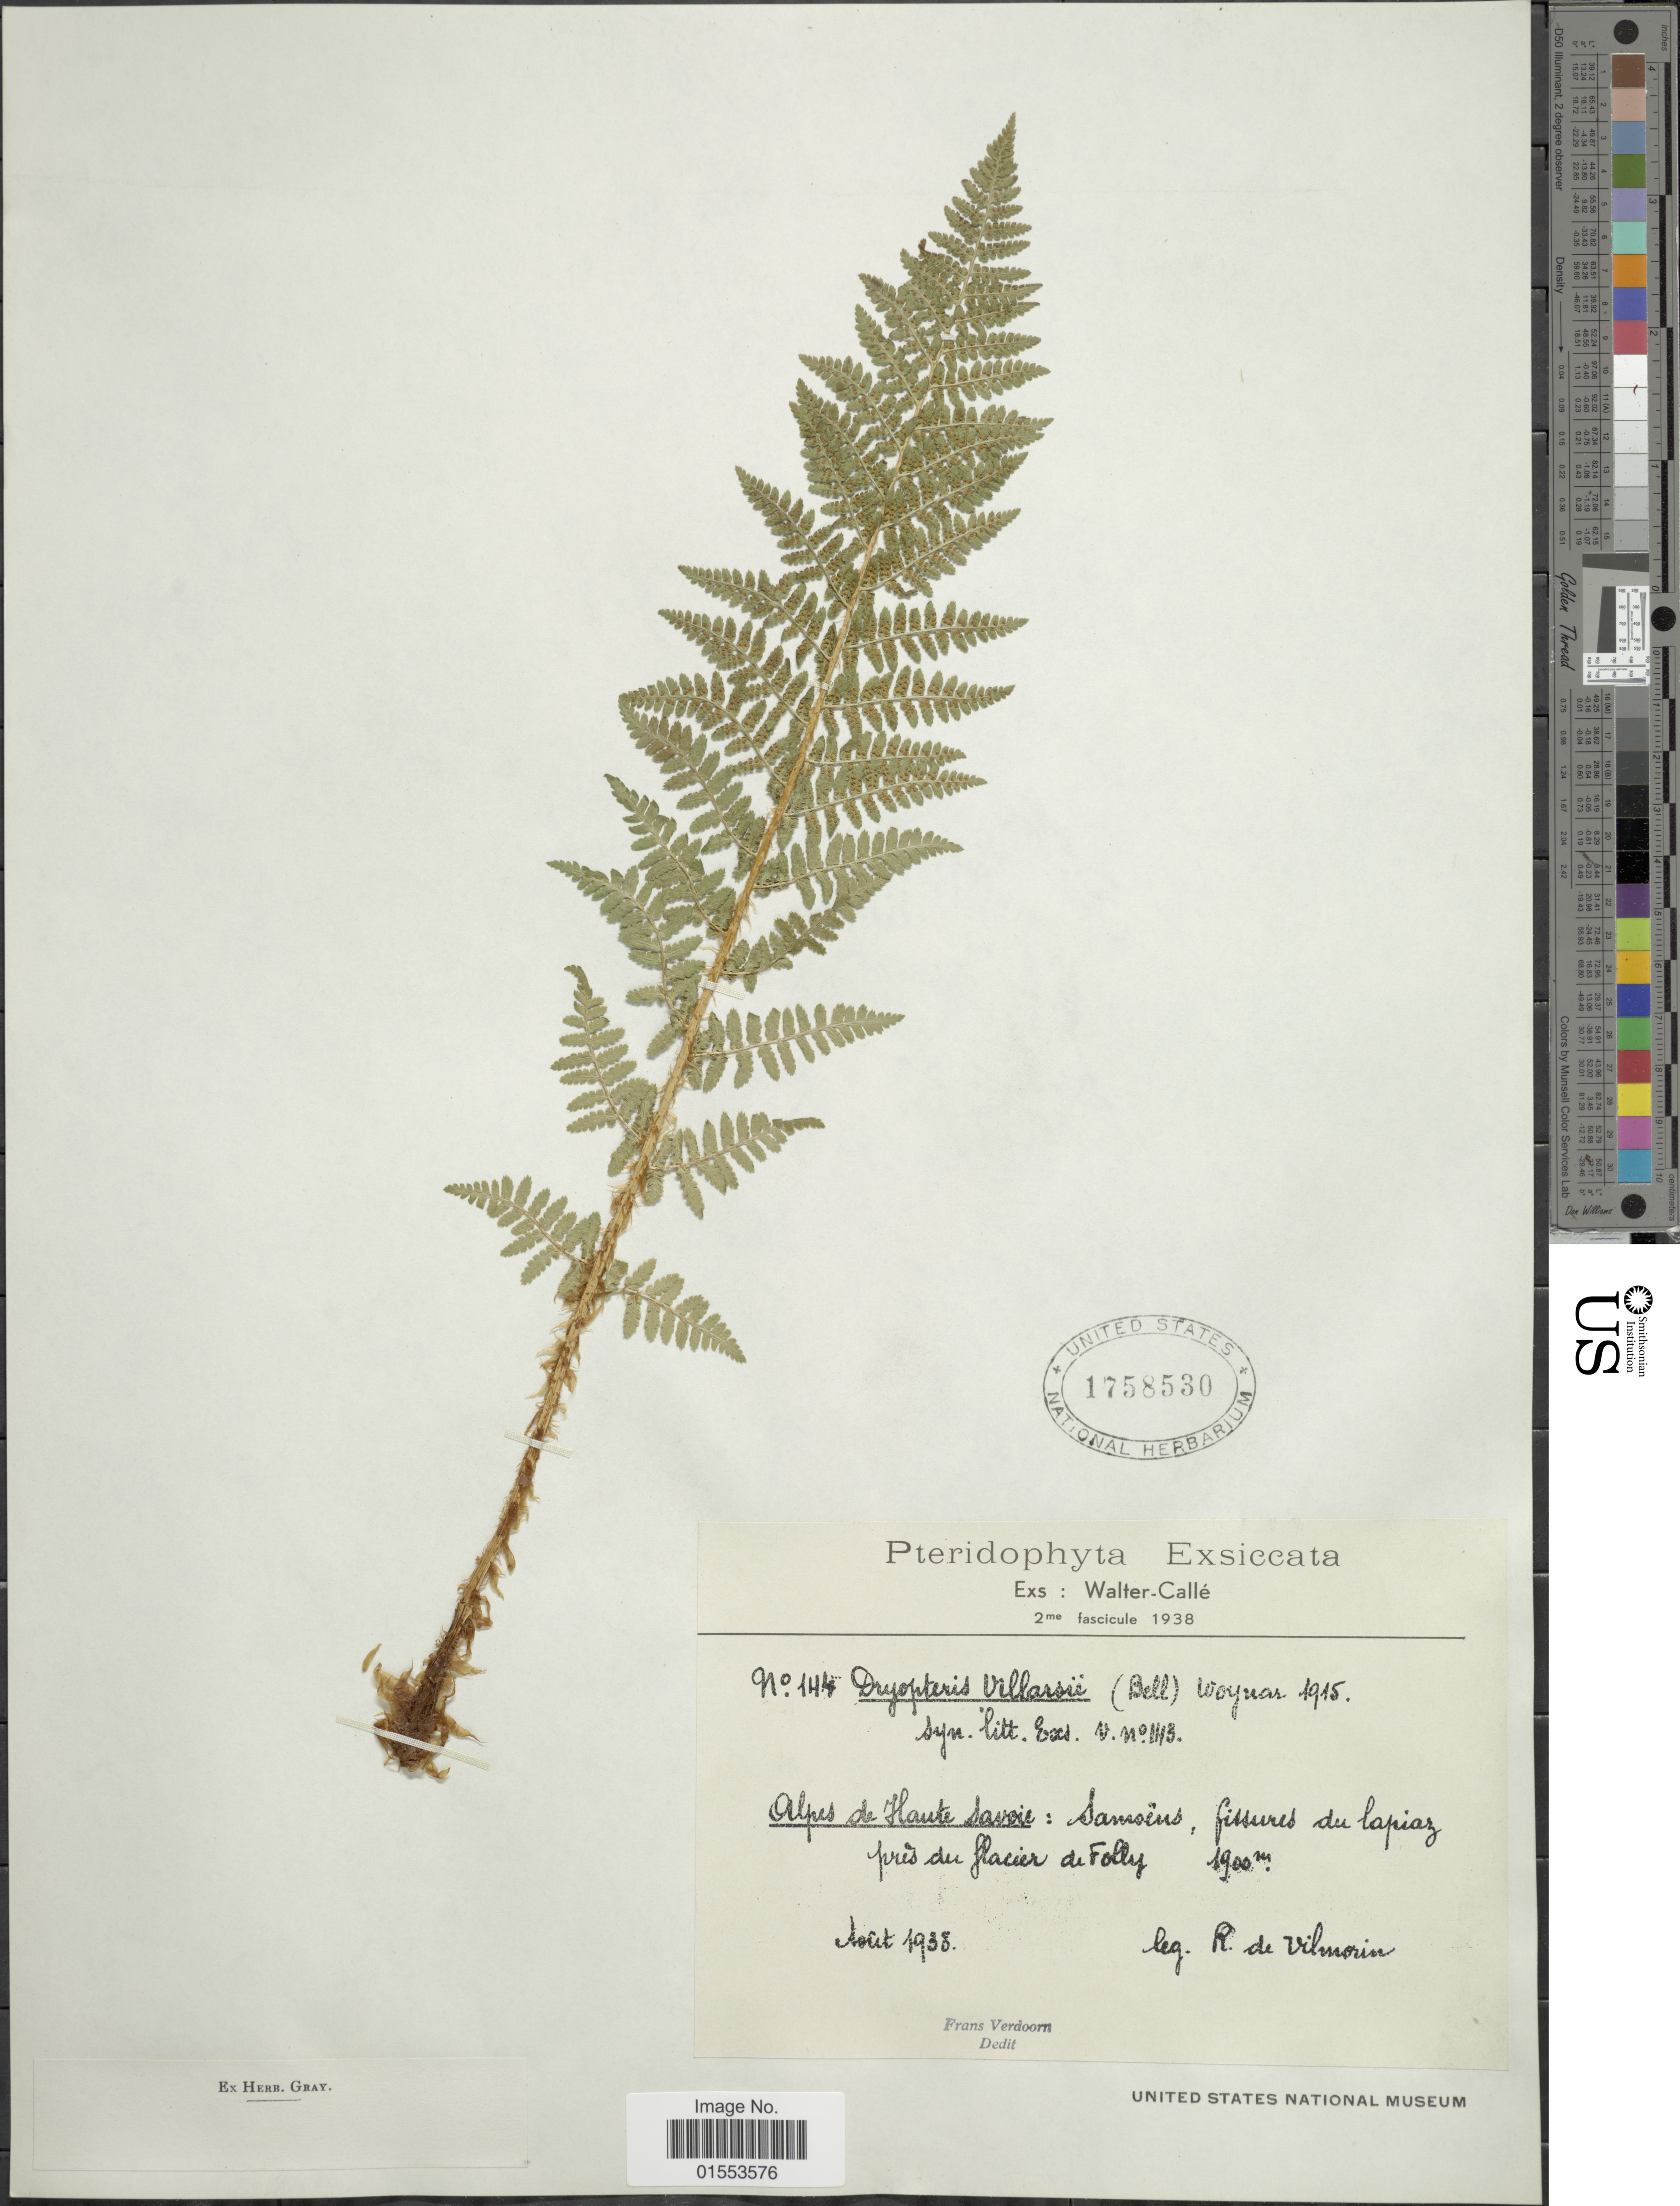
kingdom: Plantae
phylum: Tracheophyta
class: Polypodiopsida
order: Polypodiales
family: Dryopteridaceae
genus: Dryopteris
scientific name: Dryopteris rigida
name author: Underw.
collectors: R. Vilmorin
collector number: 144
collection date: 1938-08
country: France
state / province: Auvergne-Rhône-Alpes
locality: Alpes de Haute Savoie: Samoens, fissures du lapiaz pres du flacier de Folly. [interpreted]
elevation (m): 1900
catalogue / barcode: US 1758530